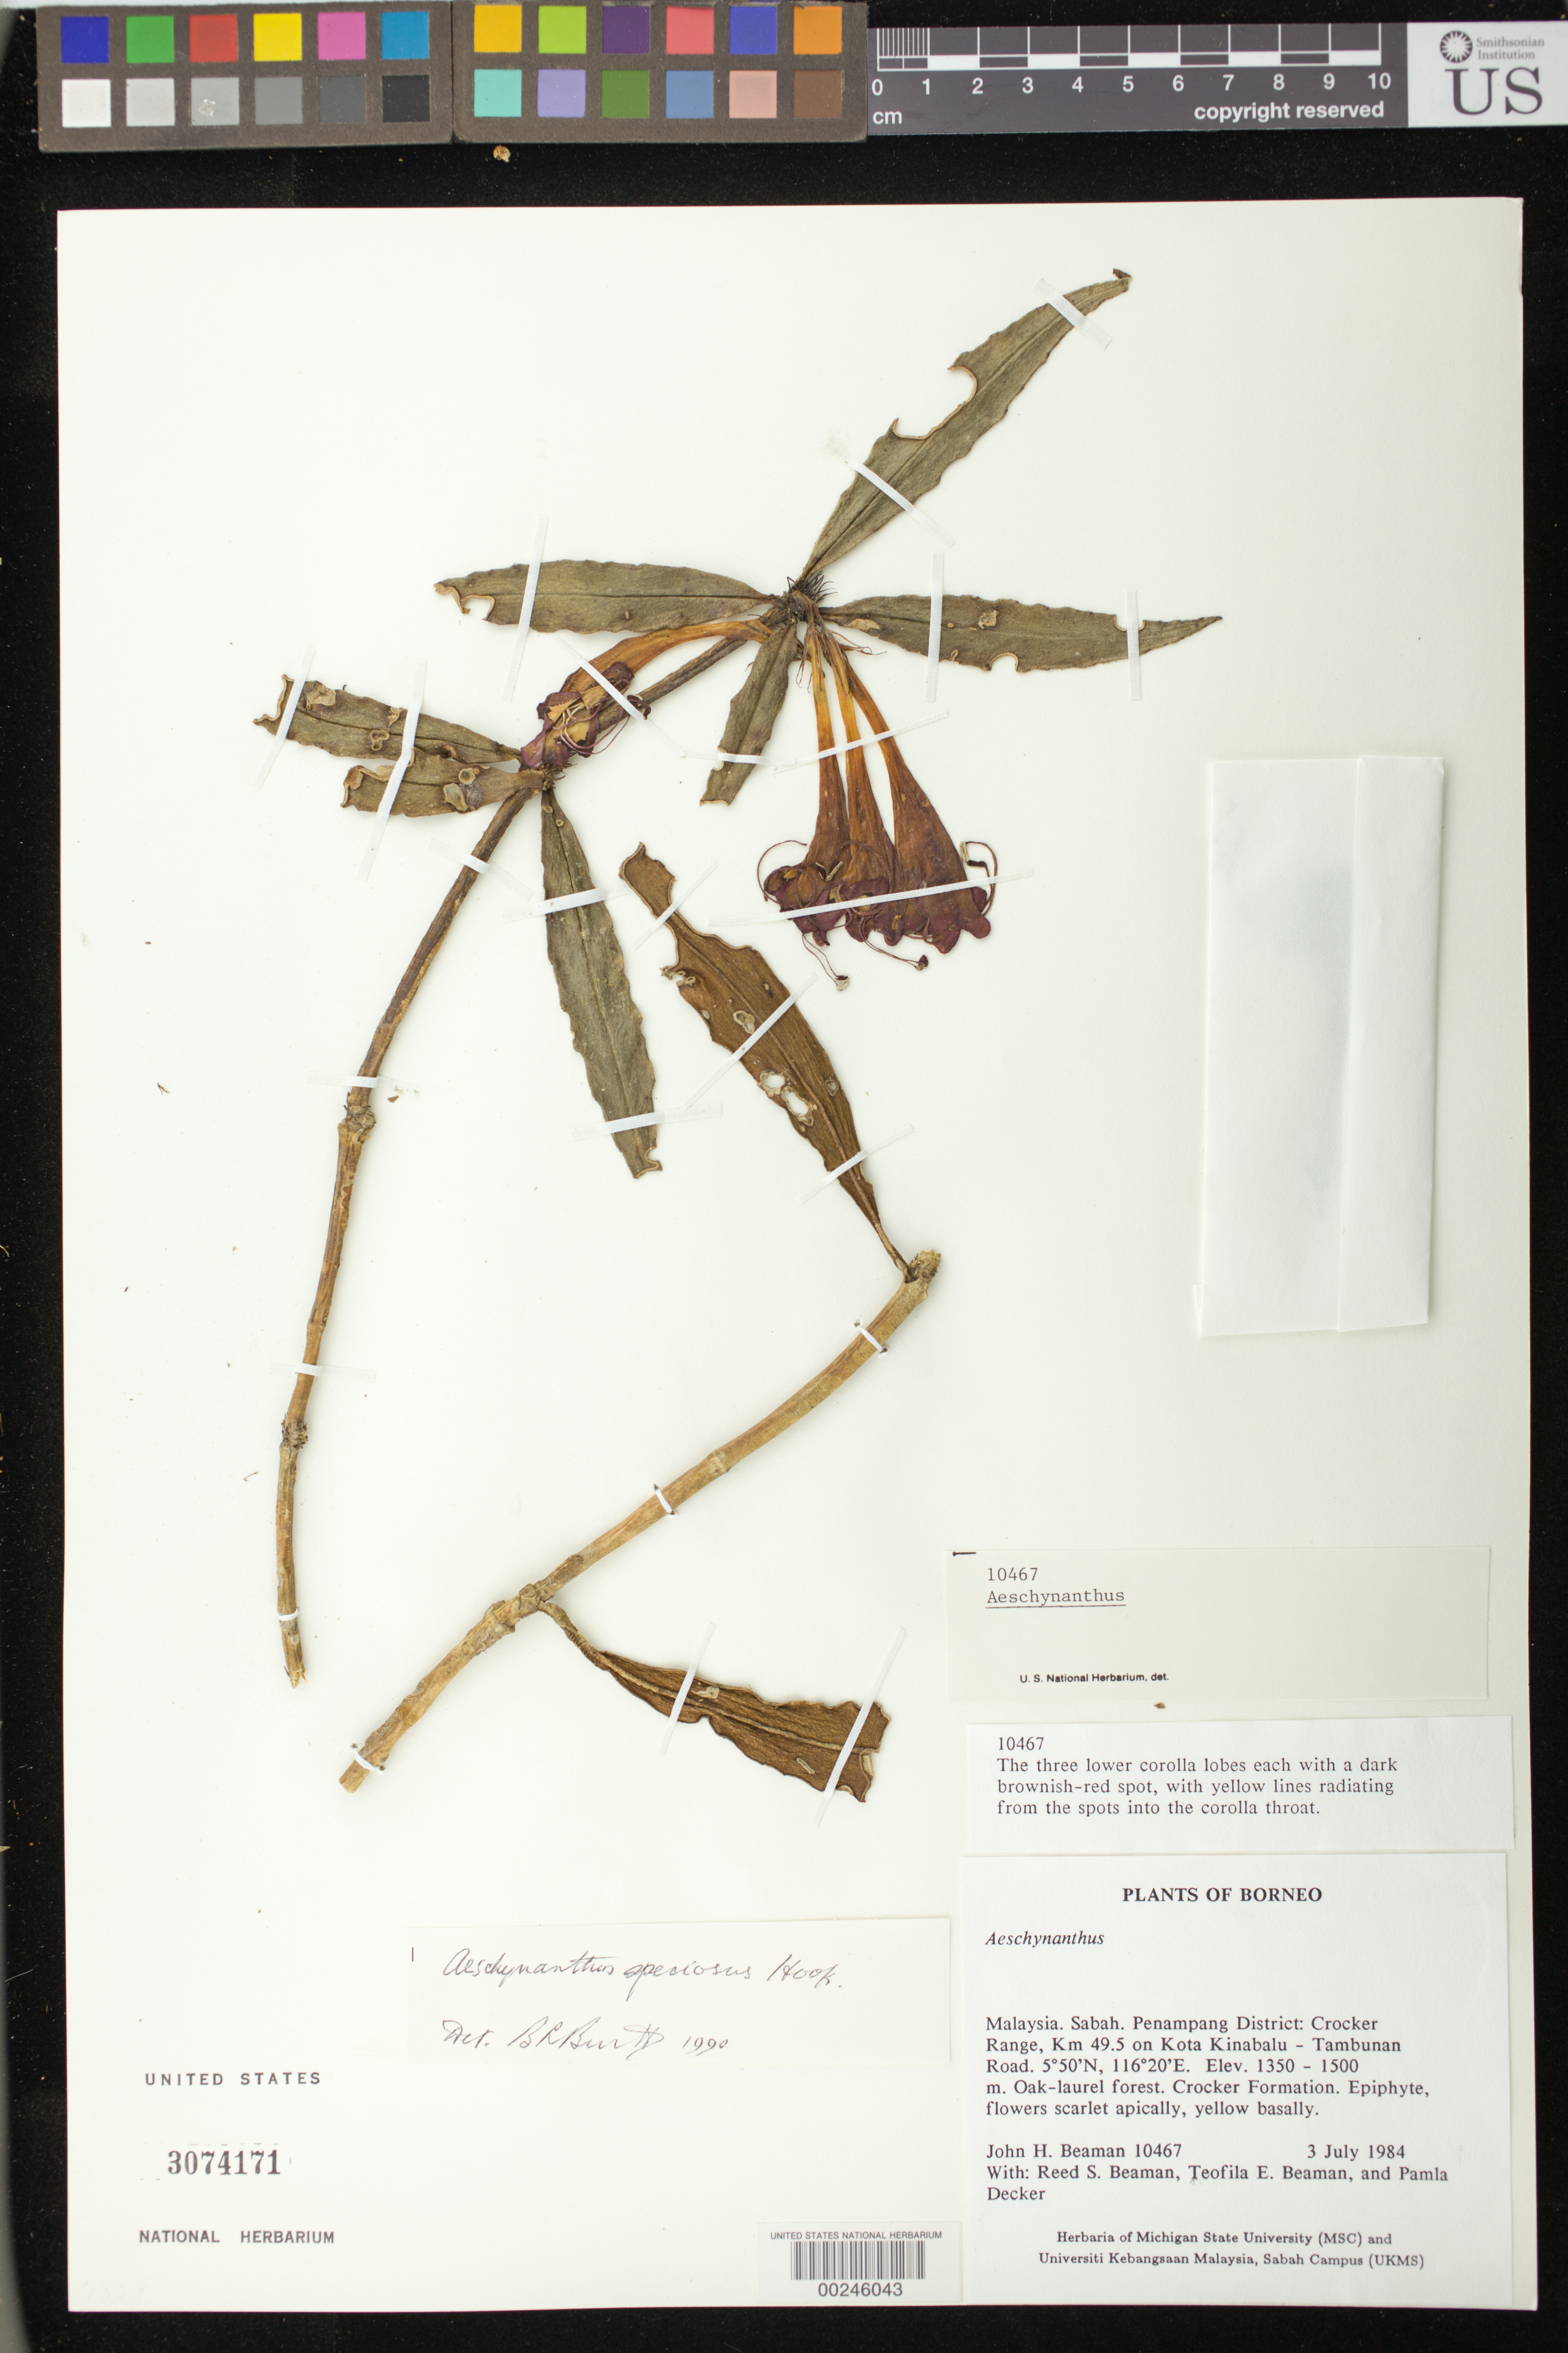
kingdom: Plantae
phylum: Tracheophyta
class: Magnoliopsida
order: Lamiales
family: Gesneriaceae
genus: Aeschynanthus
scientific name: Aeschynanthus speciosus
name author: Hook.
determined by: Burtt, B. L.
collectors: J. H. Beaman, R. S. Beaman, T. E. Beaman & P. Decker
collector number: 10467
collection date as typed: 03 Jul 1984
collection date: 1984-07-03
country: Malaysia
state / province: Sabah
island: Borneo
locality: Penampang dist, crocker range, km 49.5 on kota kinabalu - tambunan road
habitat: Oak-laurel forest, crocker formation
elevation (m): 1350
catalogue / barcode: US 3074171